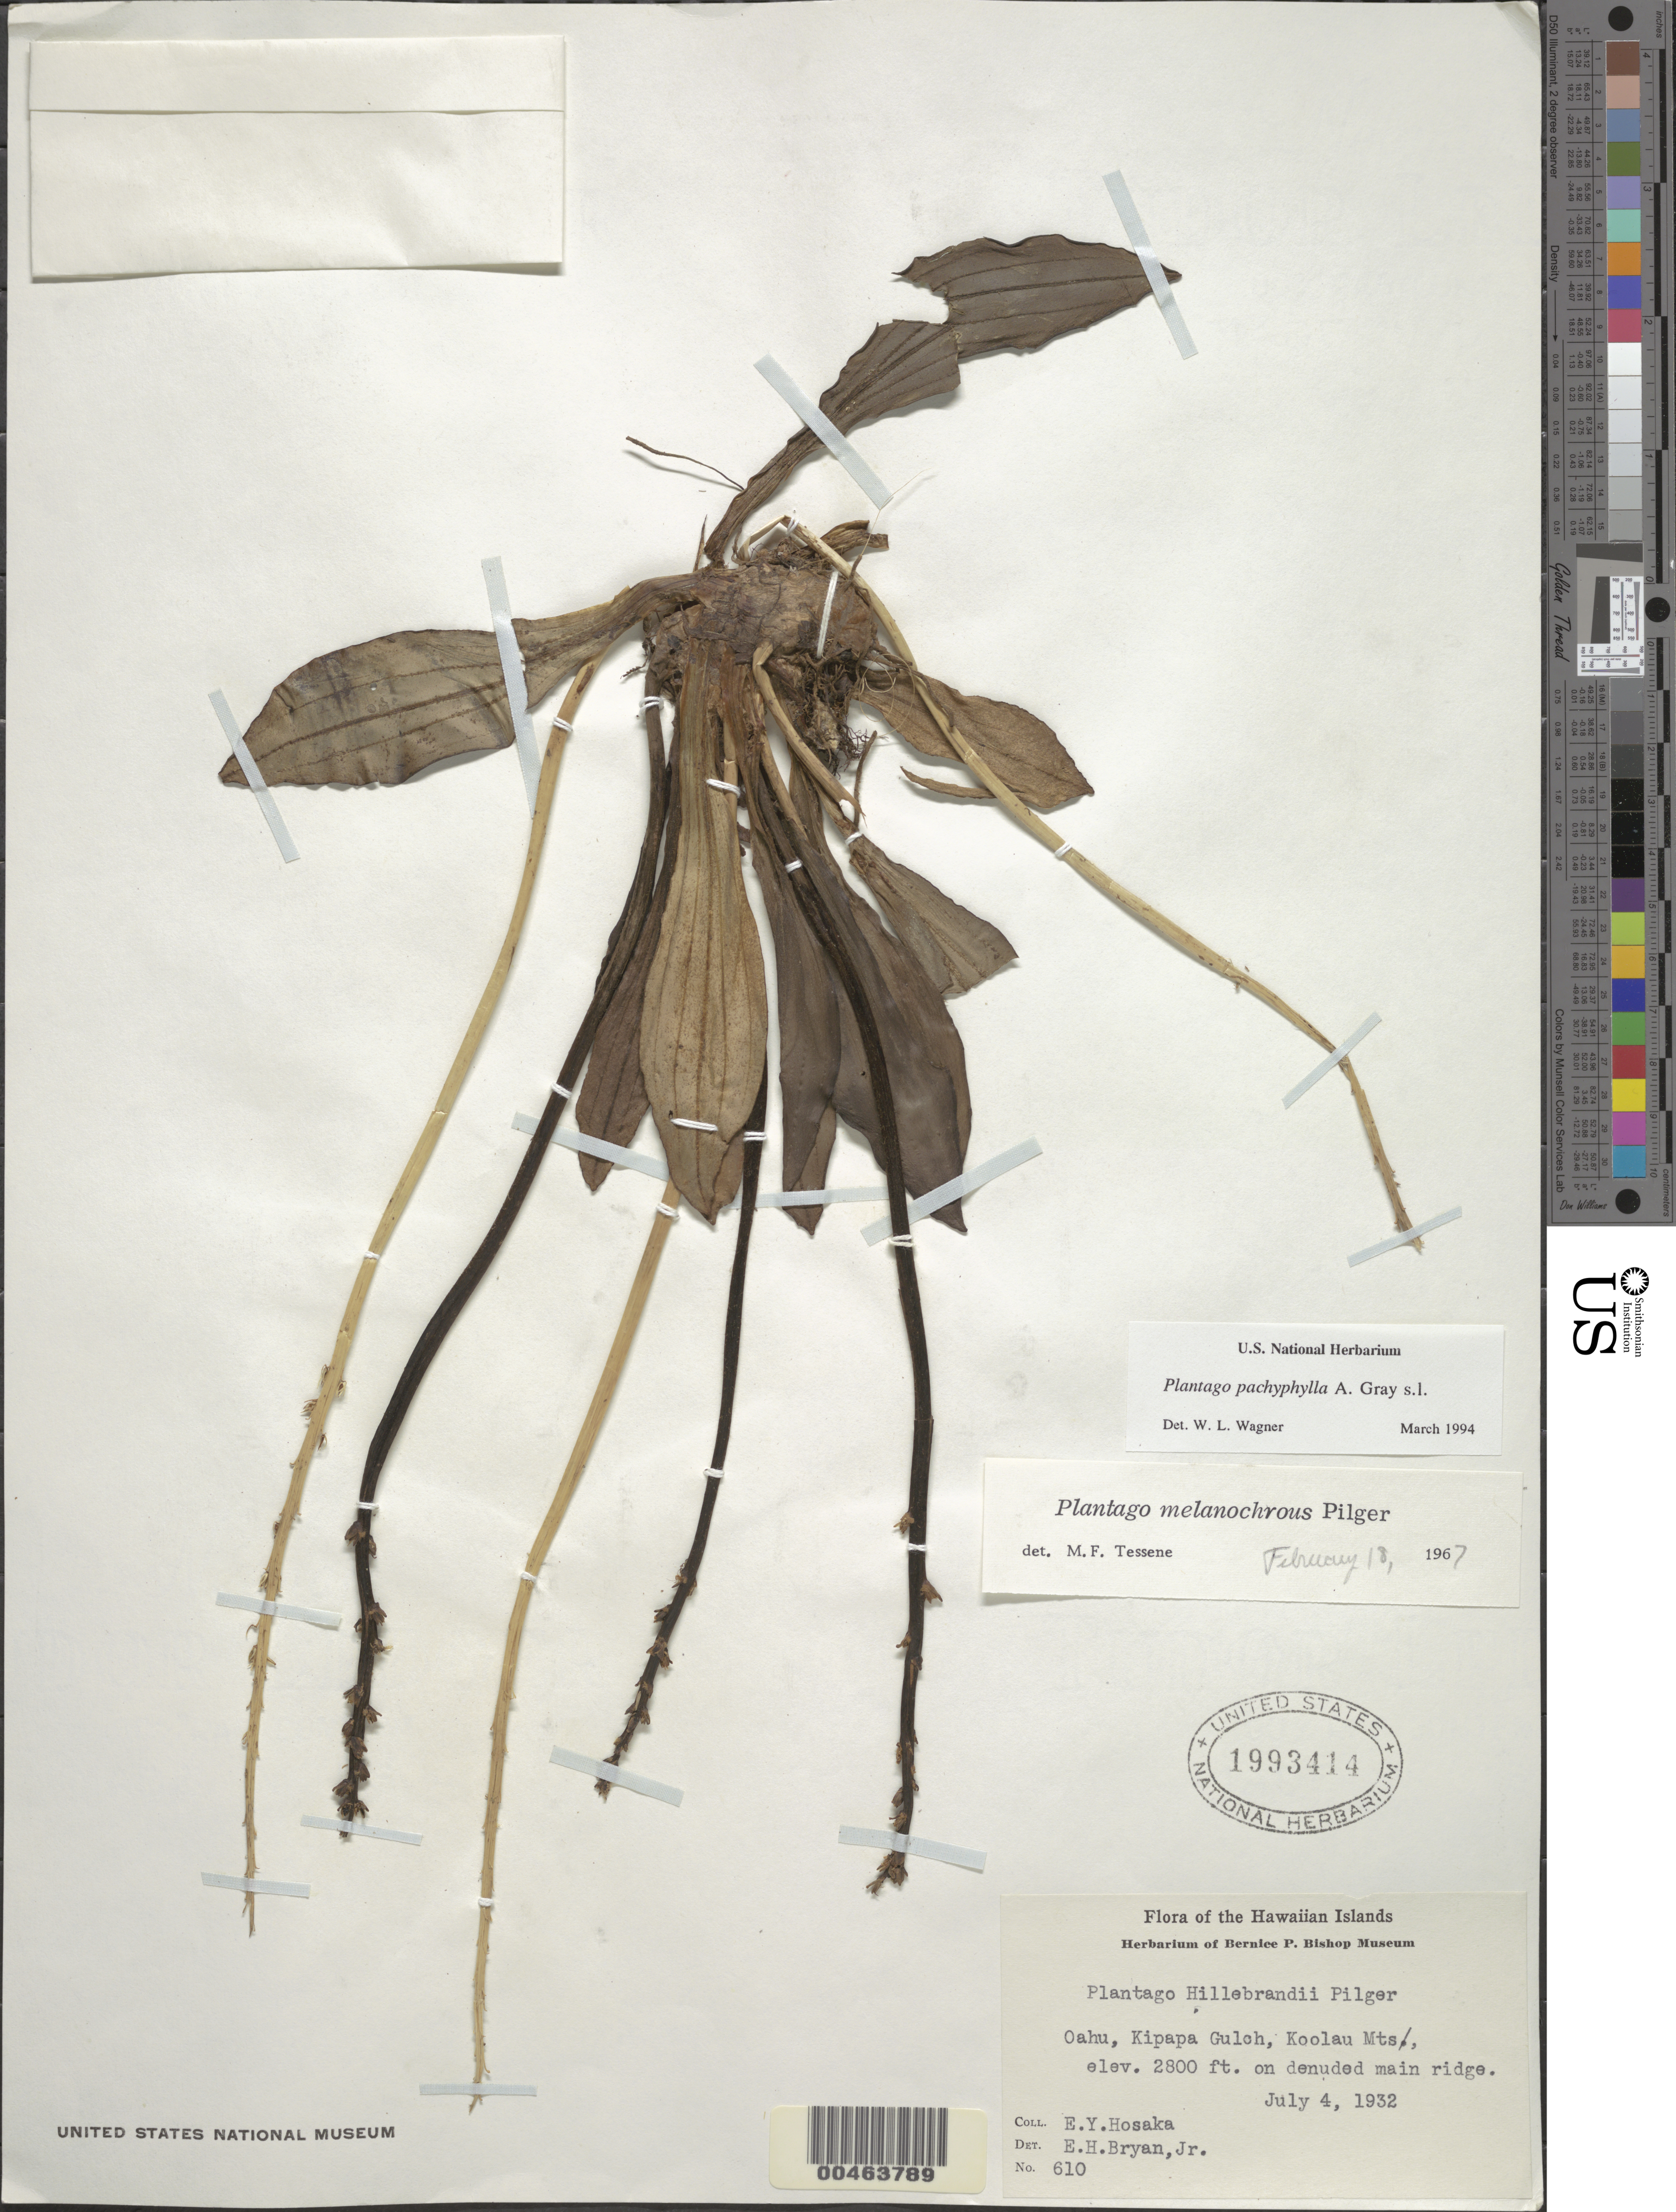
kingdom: Plantae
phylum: Tracheophyta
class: Magnoliopsida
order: Lamiales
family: Plantaginaceae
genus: Plantago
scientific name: Plantago pachyphylla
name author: A. Gray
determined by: Wagner, W. L., (BOT), Smithsonian Institution - National Museum of Natural History (UNITED STATES)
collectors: E. Y. Hosaka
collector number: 610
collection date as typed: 4 Jul 1932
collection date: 1932-07-04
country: United States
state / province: Hawaii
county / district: Honolulu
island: Oahu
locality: Kipapa Gulch, Koolau Mts., on main ridge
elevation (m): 853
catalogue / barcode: US 1993414